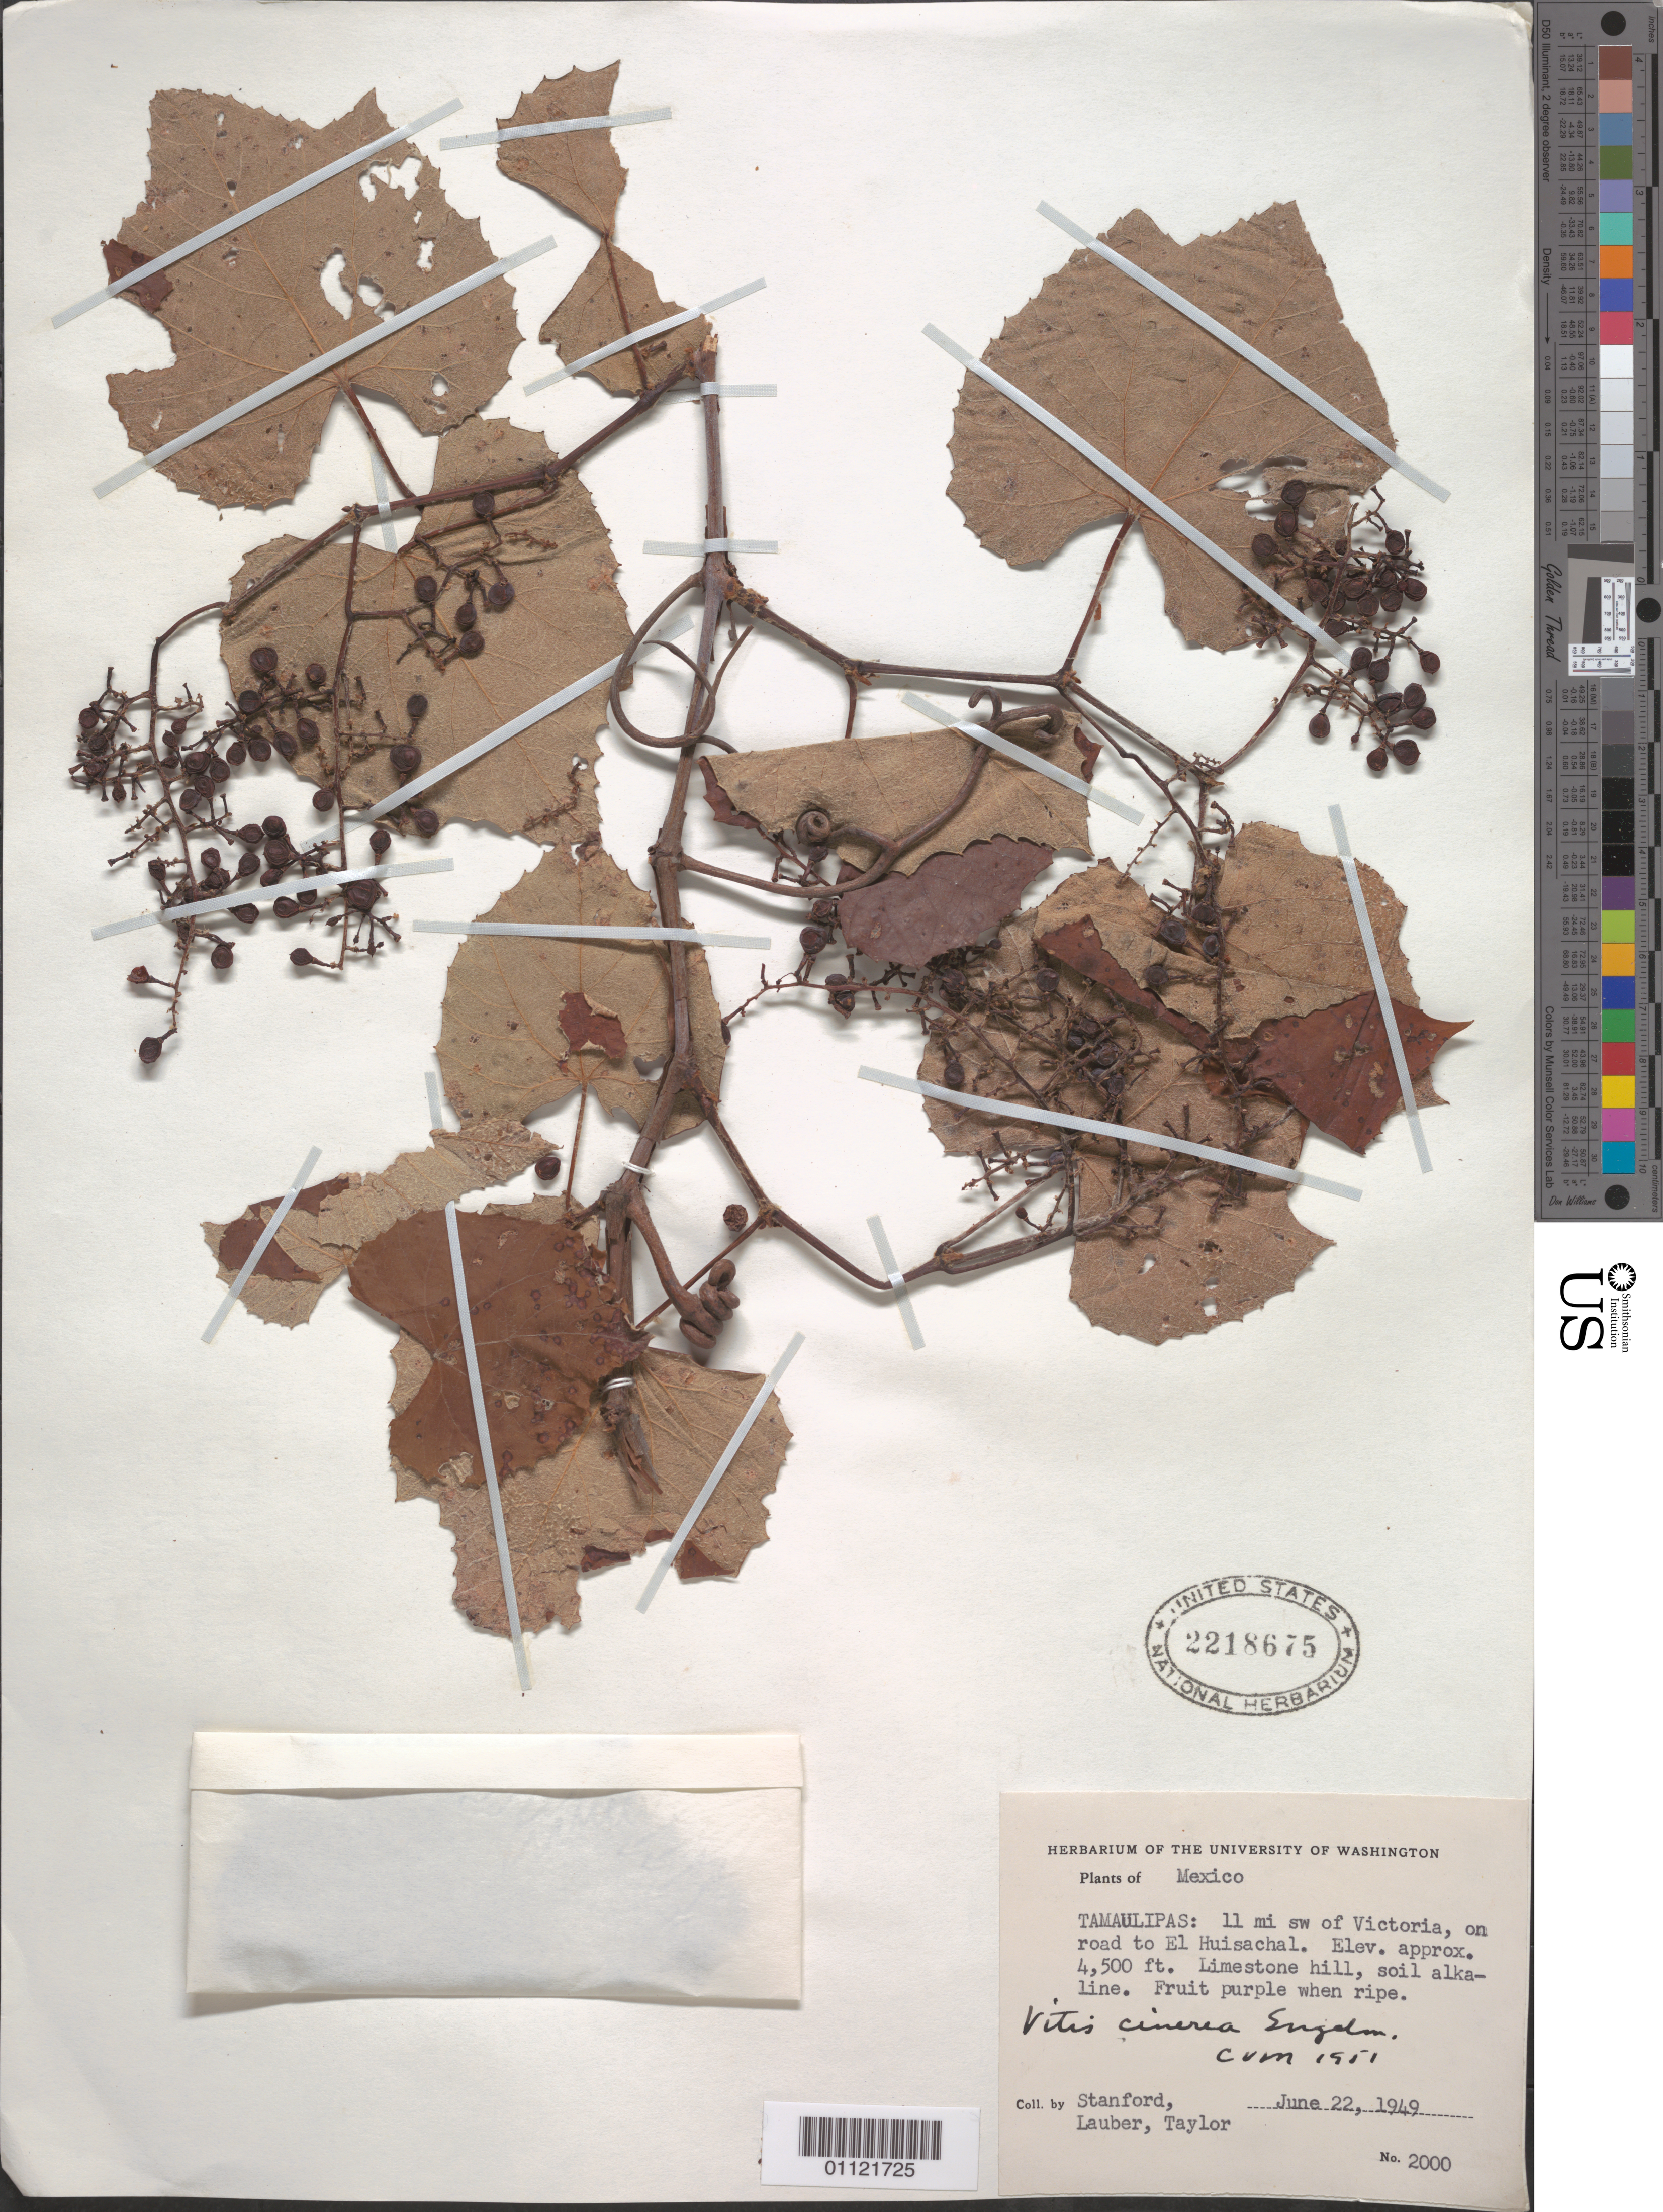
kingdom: Plantae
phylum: Tracheophyta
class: Magnoliopsida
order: Vitales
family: Vitaceae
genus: Vitis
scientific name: Vitis cinerea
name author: (Engelm.) Millardet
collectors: L. R. Stanford, S. M. Lauber & L. A. Taylor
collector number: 2000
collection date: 1949-06-22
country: Mexico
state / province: Tamaulipas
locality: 11 mi sw of Victoria, on road to El Huisachal. Limestone hill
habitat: LImestone hill, soil alkaline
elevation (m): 1372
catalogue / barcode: US 2218675